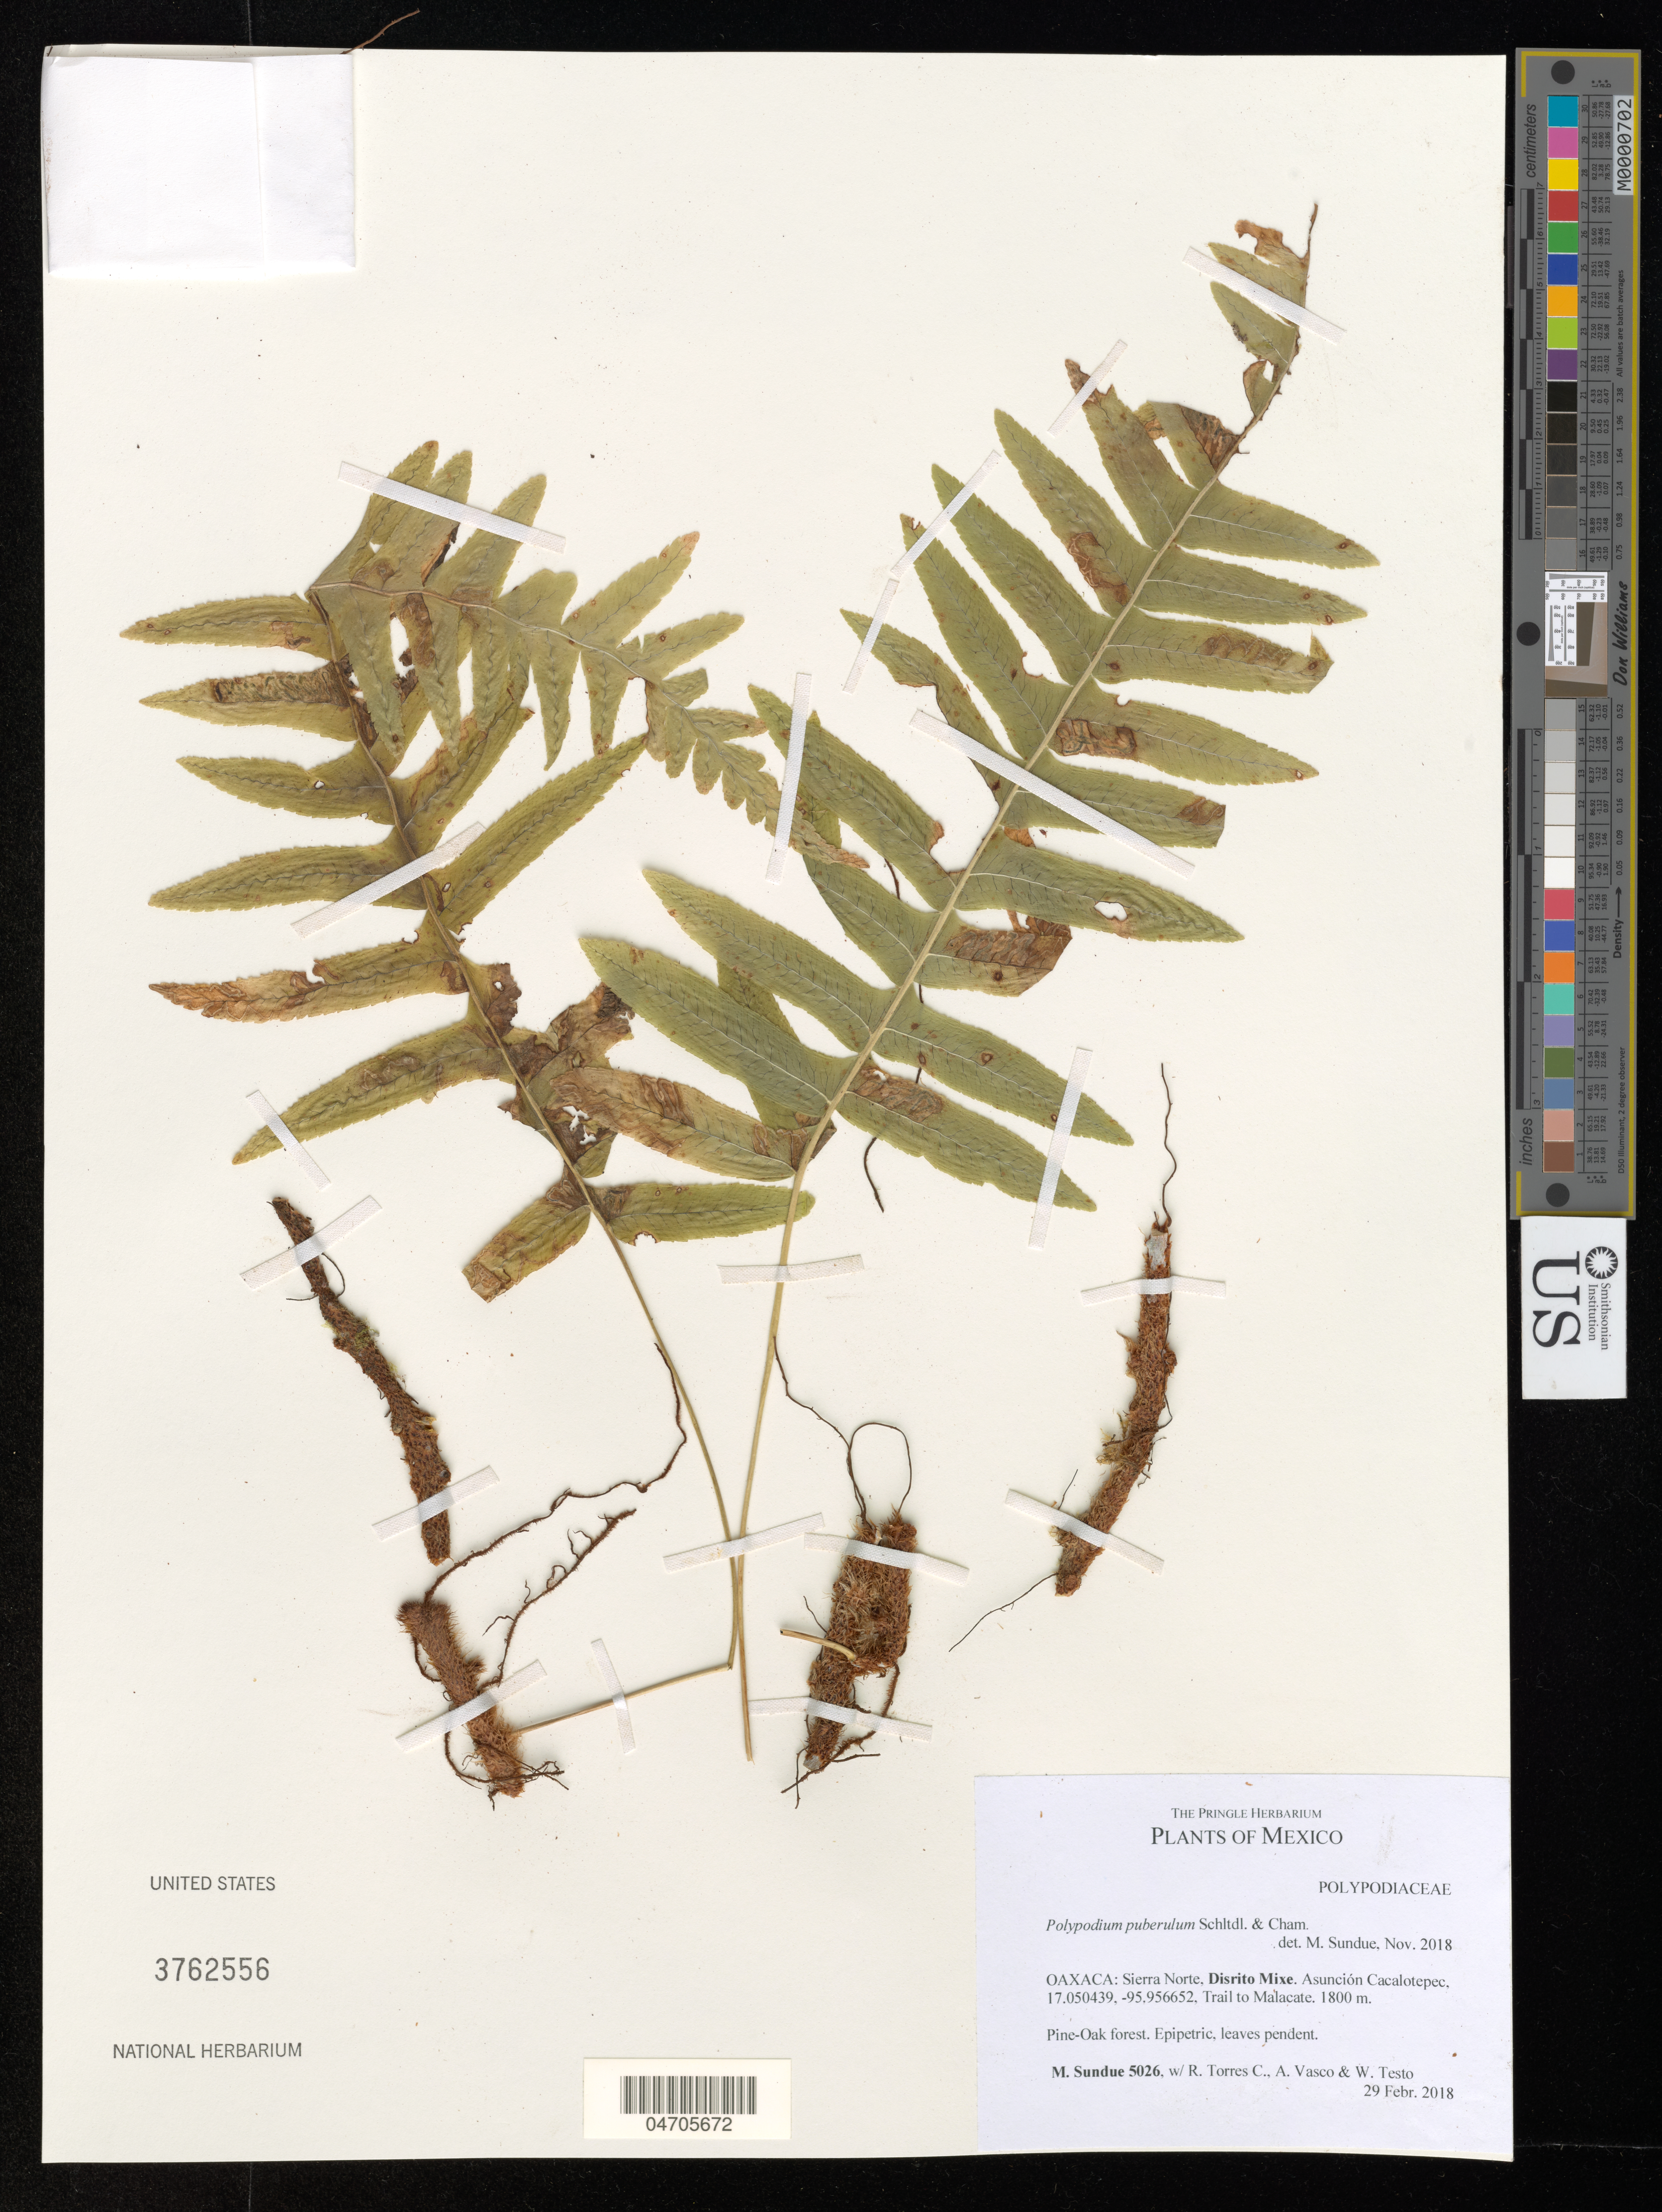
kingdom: Plantae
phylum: Tracheophyta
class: Polypodiopsida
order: Polypodiales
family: Polypodiaceae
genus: Polypodium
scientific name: Polypodium puberulum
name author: Schltdl. & Cham.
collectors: M. Sundue, R. Torres C., A. Vasco & W. Testo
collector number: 5026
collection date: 2018-02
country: Mexico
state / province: Oaxaca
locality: Sierra Norte, Distrito Mixe. Asunción Cacalotepec, 17.050439, -95.956652, Trail to Malacate.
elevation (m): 1800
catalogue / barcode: US 3762556